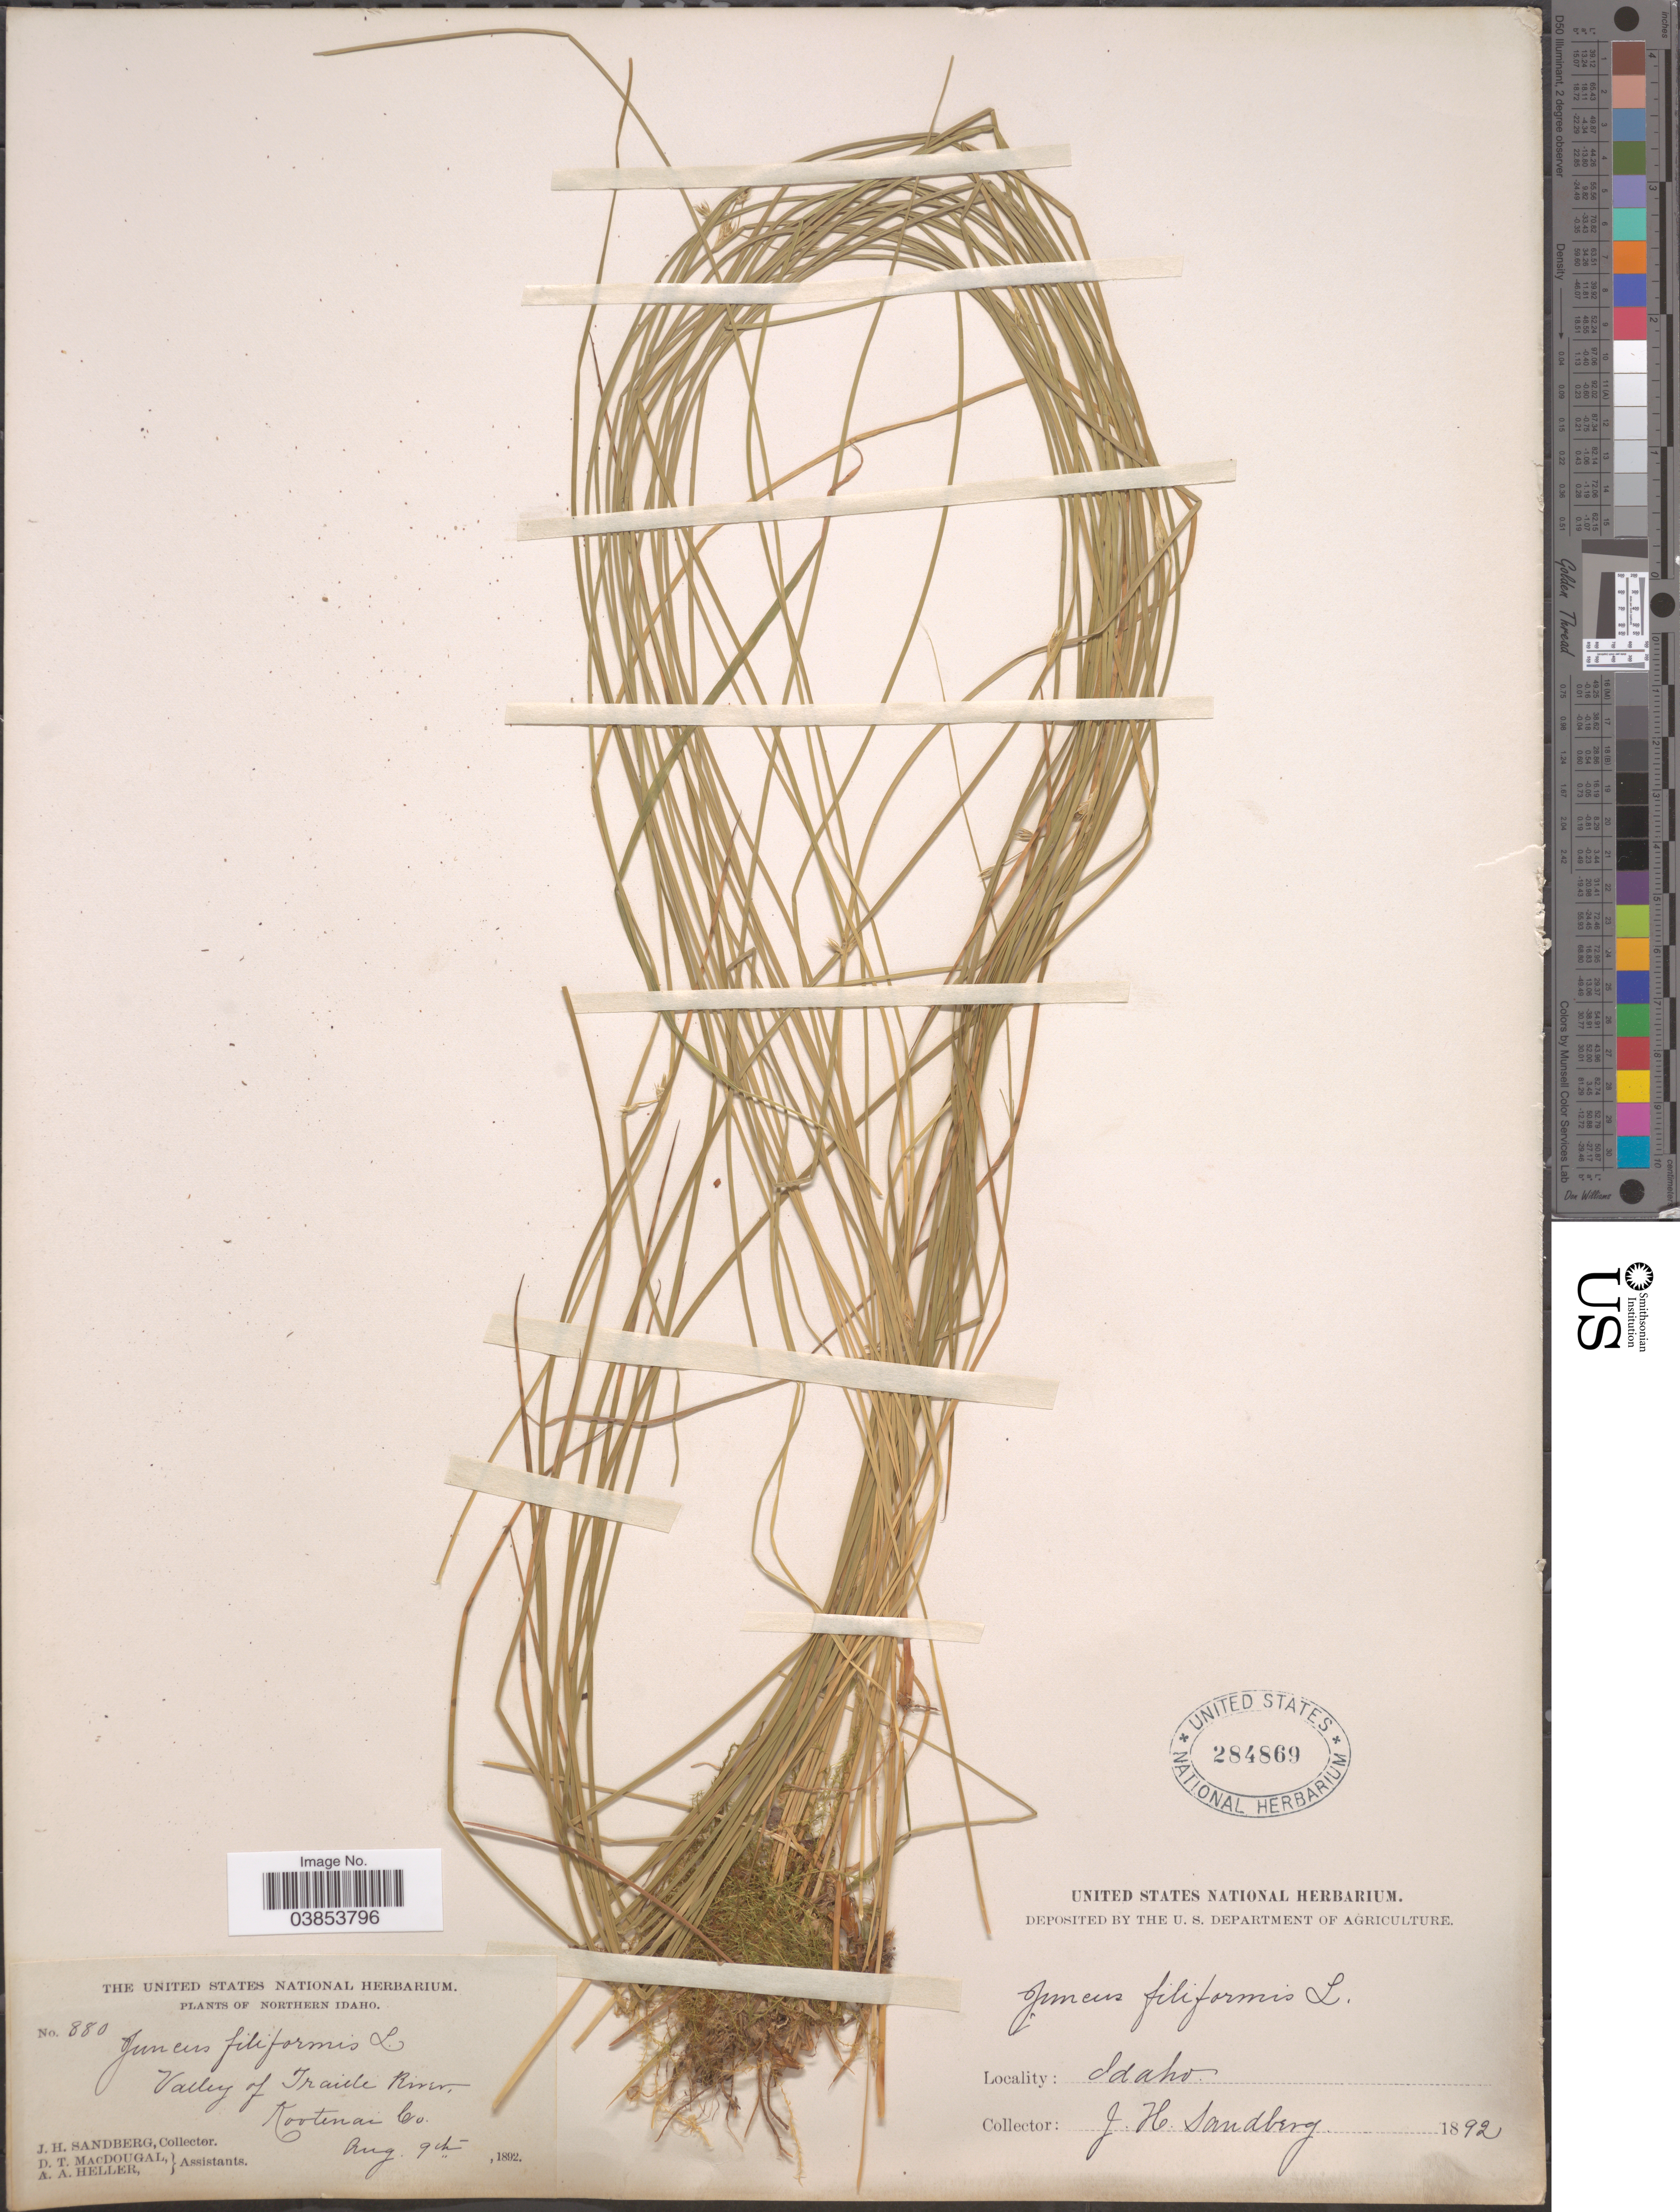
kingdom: Plantae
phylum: Tracheophyta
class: Liliopsida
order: Poales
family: Juncaceae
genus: Juncus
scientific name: Juncus filiformis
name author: L.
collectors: J. H. Sandberg, D. T. MacDougal & A. A. Heller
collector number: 880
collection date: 1892-08-09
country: United States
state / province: Idaho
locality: Northern Idaho. Valley of Traille River, Kootenai Co.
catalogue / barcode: US 284869